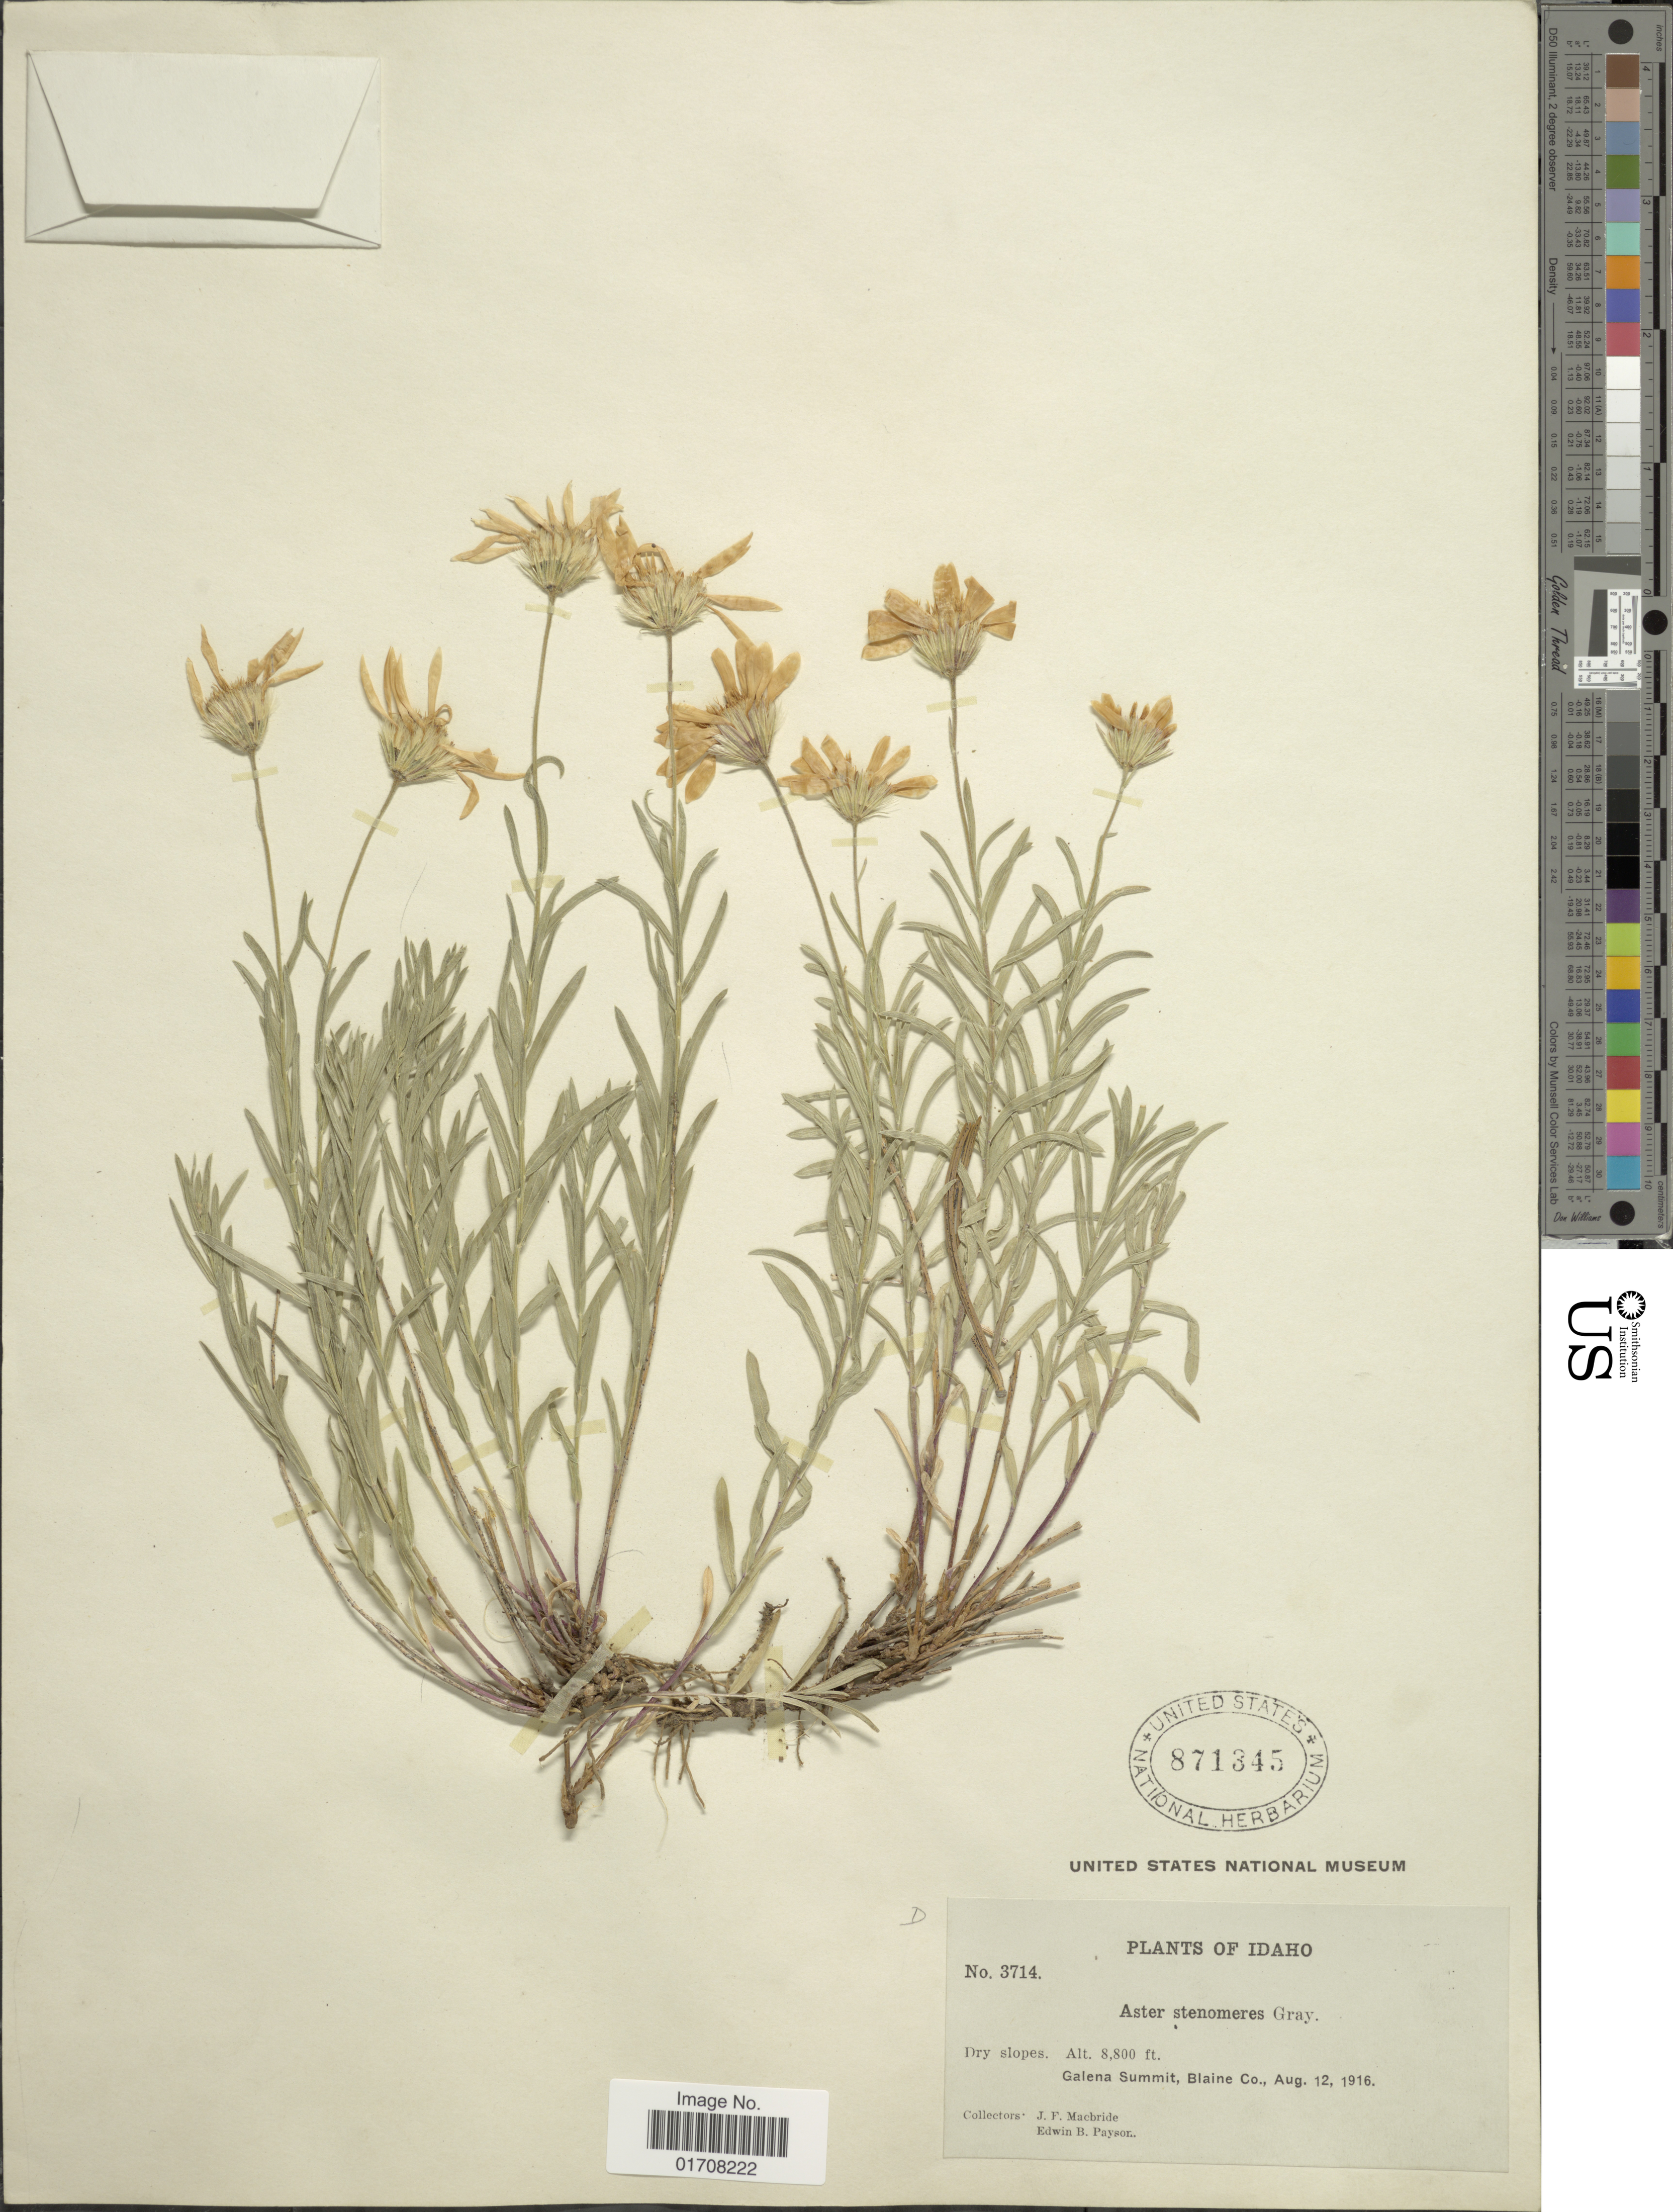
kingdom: Plantae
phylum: Tracheophyta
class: Magnoliopsida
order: Asterales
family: Asteraceae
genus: Ionactis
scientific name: Ionactis stenomeres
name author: (A. Gray) Greene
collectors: J. F. Macbride & E. B. Payson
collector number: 3714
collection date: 1916-08-12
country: United States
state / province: Idaho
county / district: Blaine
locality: Galena Summit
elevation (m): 2682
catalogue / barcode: US 871345